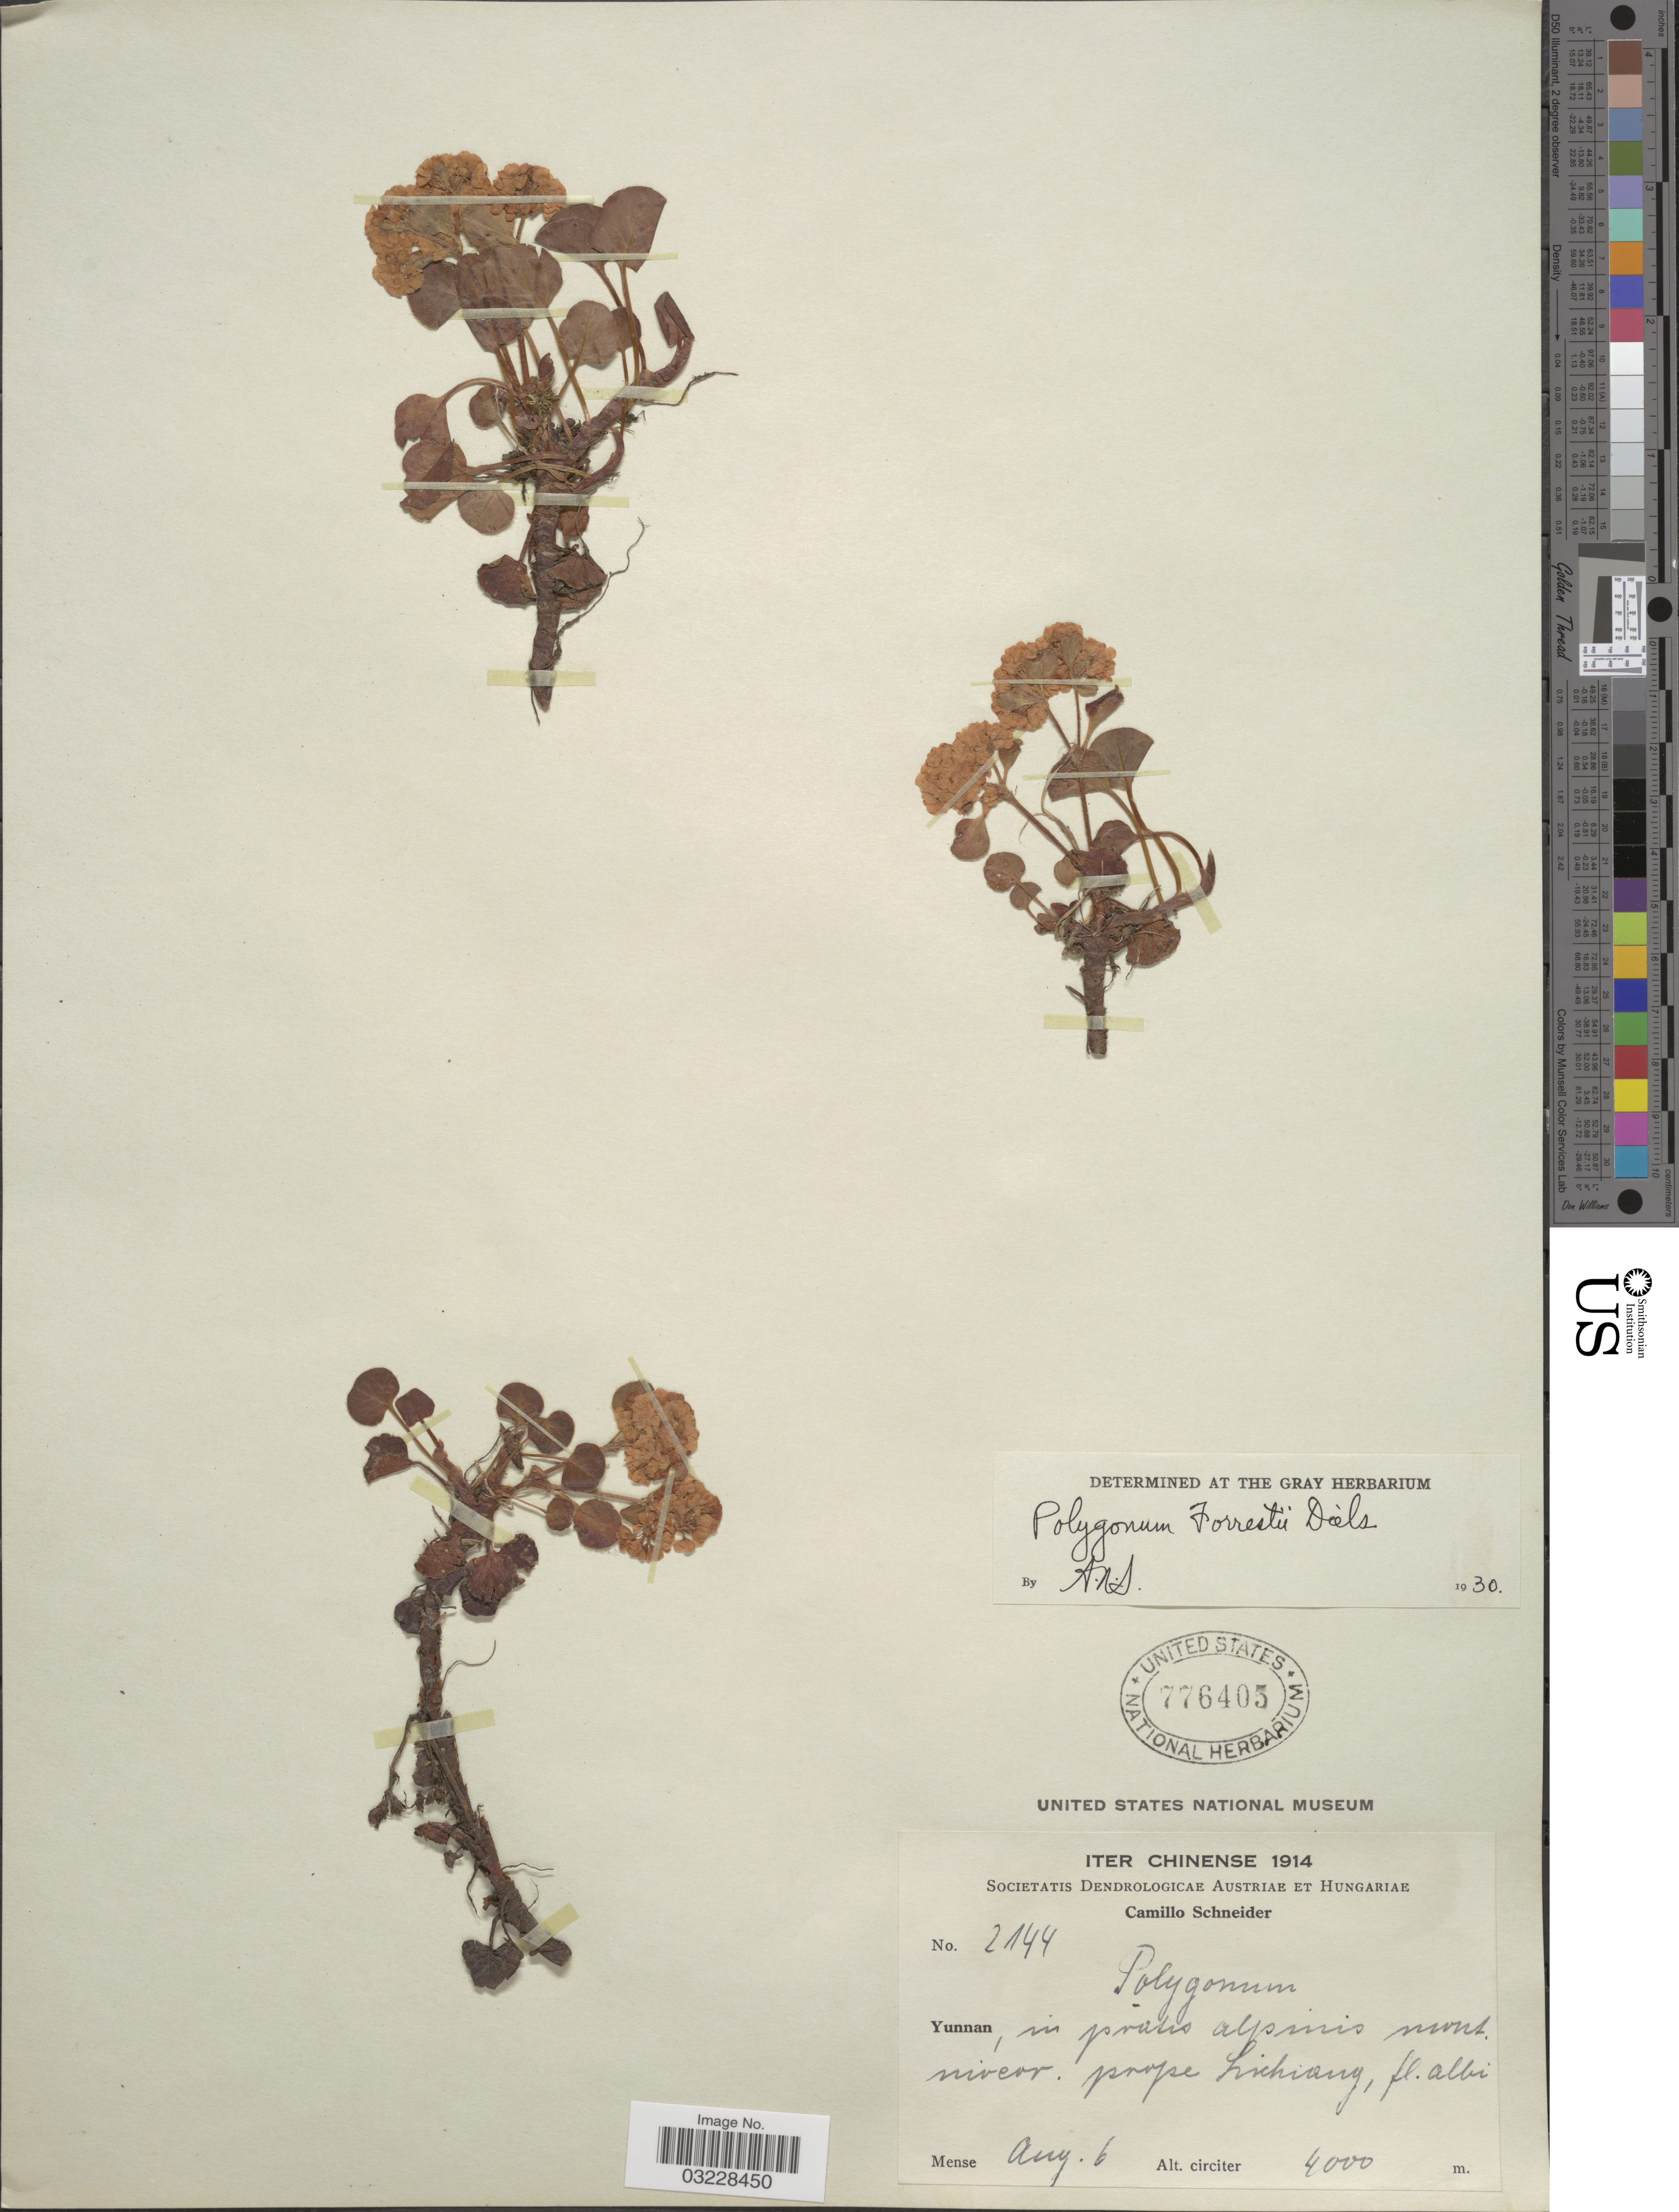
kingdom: Plantae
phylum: Tracheophyta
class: Magnoliopsida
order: Caryophyllales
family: Polygonaceae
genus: Koenigia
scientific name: Koenigia forrestii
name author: (Diels) T.M. Schust. & Měsíček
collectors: C. K. Schneider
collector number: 2144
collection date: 1914-08-06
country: China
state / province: Yunnan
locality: Yunnan, in pratis alpinis mont. niveor. prope Lichiang.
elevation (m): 4000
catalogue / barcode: US 776405